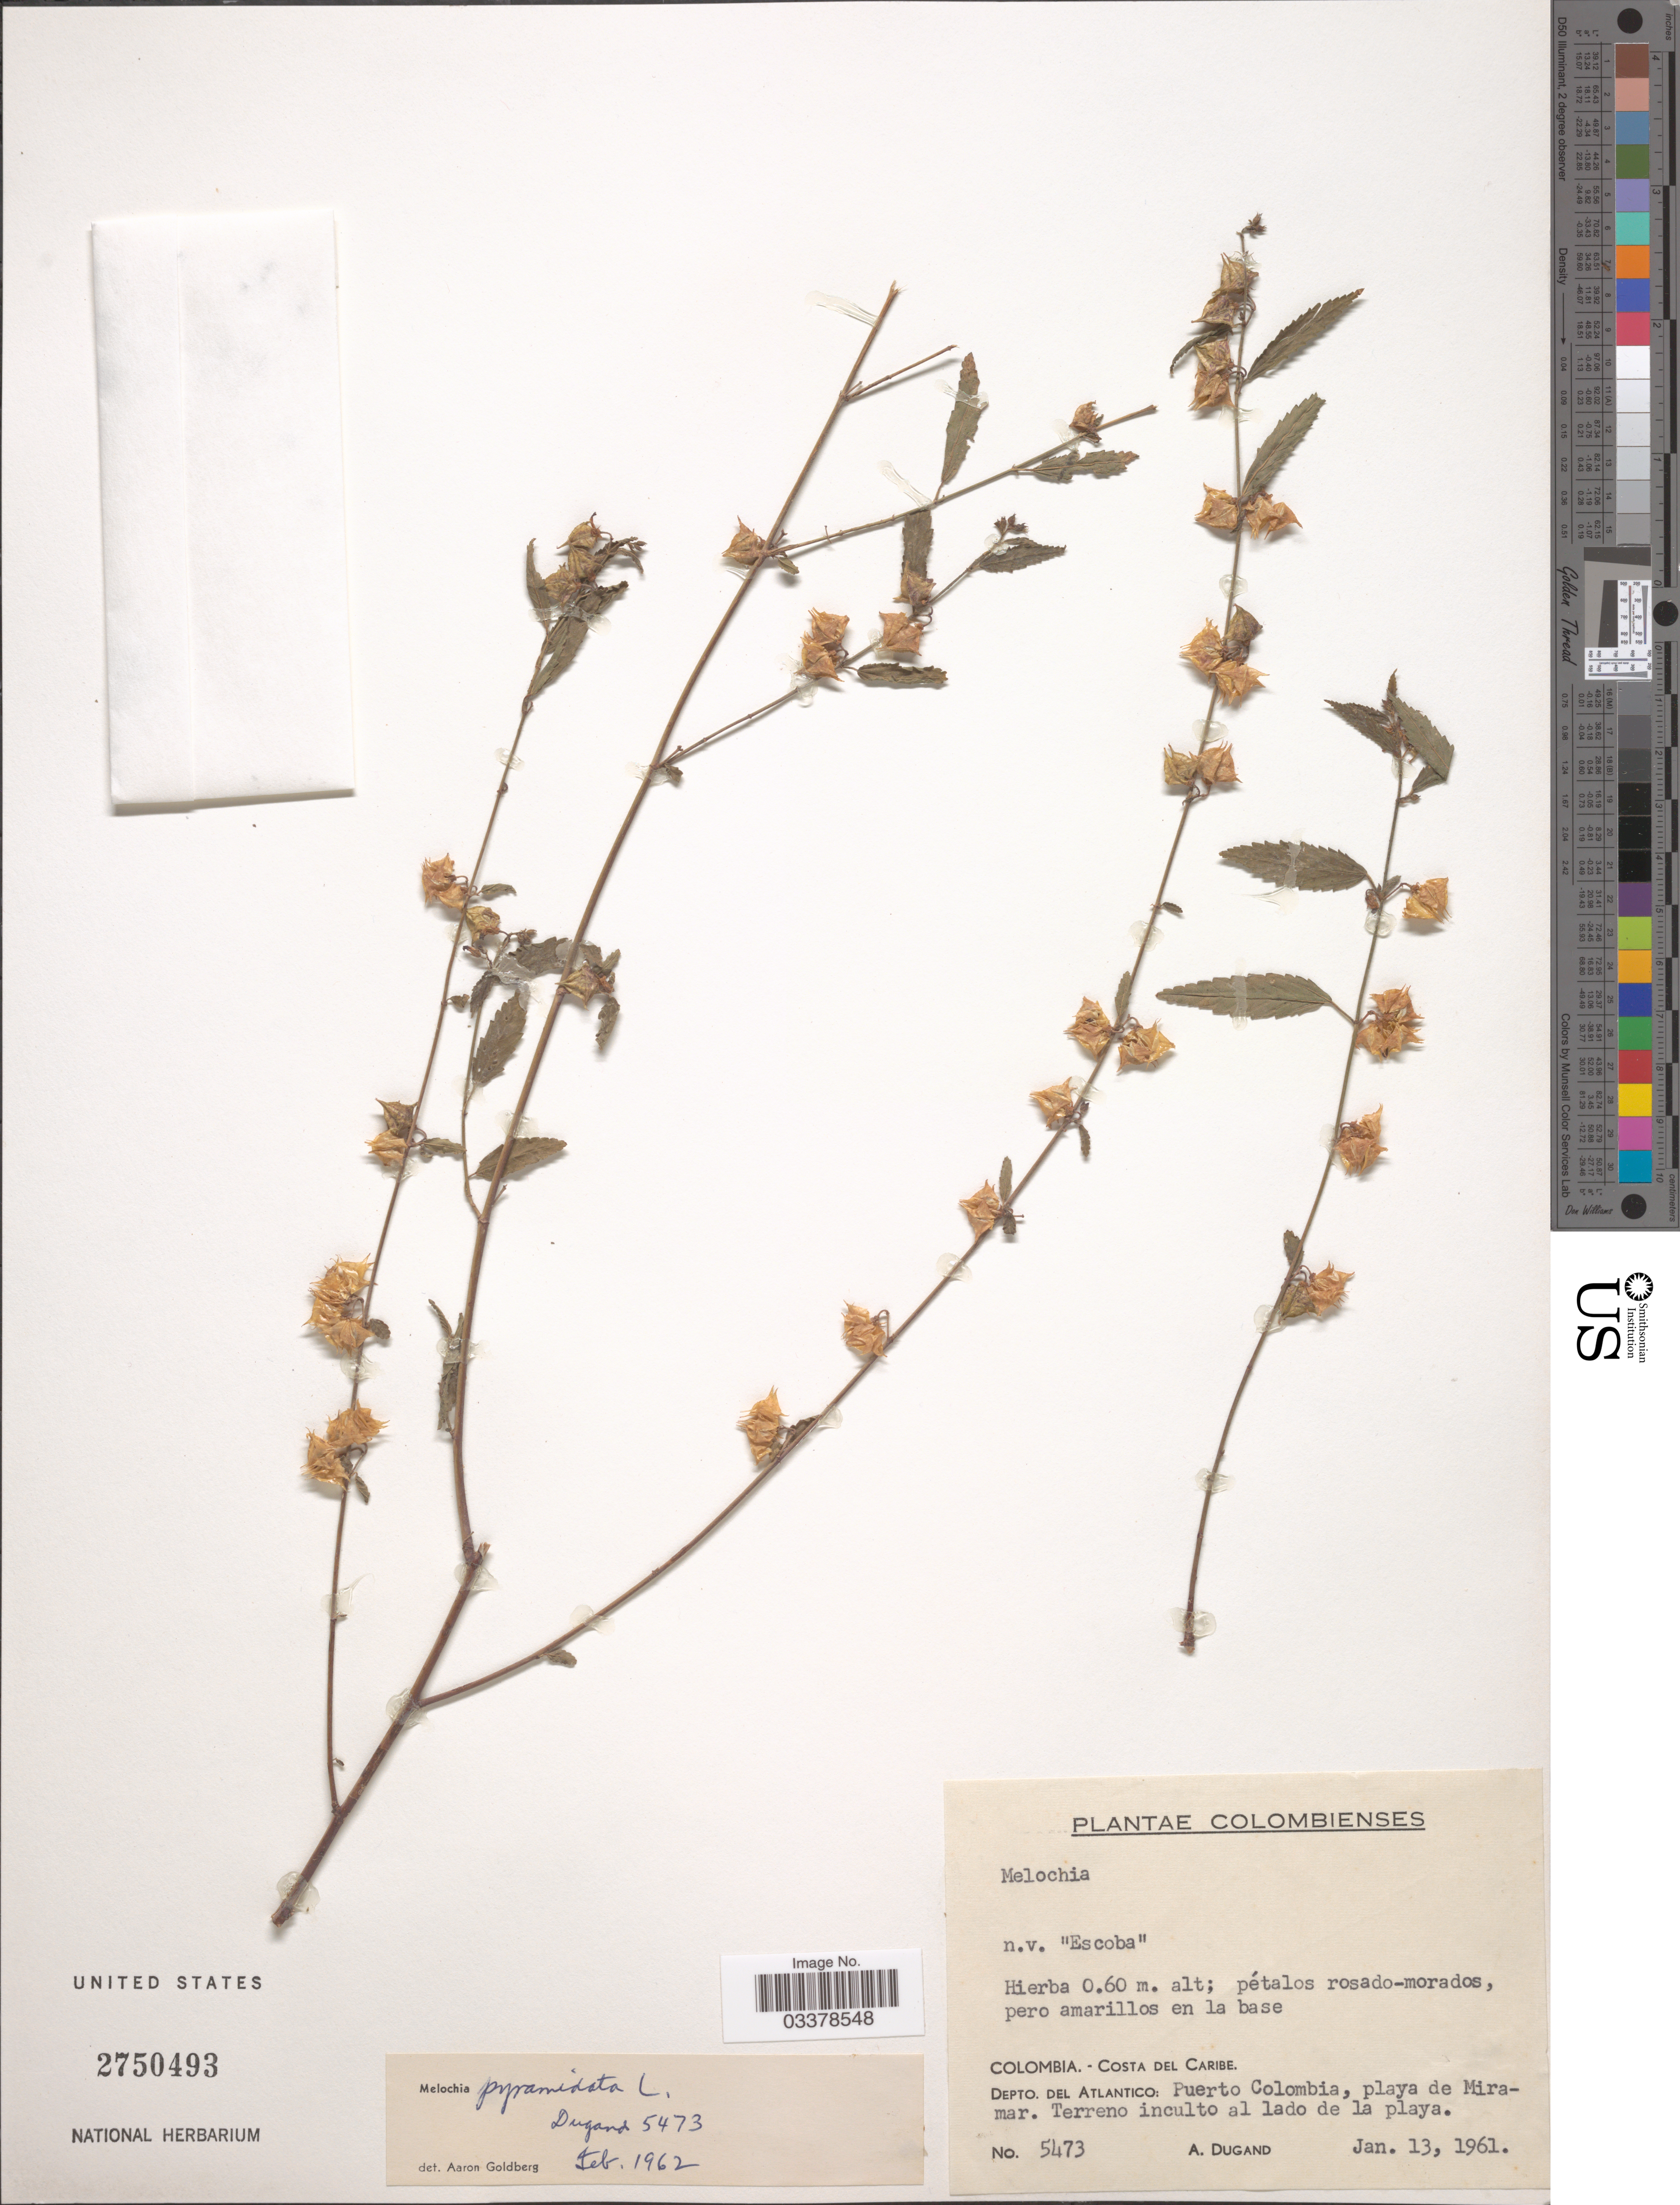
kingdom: Plantae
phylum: Tracheophyta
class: Magnoliopsida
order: Malvales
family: Malvaceae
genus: Melochia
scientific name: Melochia pyramidata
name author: L.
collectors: A. Dugand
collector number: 5473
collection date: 1961-01-13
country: Colombia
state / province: Atlántico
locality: Costa del Caribe. Depto. del Atlántico: Puerto Colombia, playa de Miramar. Terreno inculto al lado de la playa.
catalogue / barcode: US 2750493